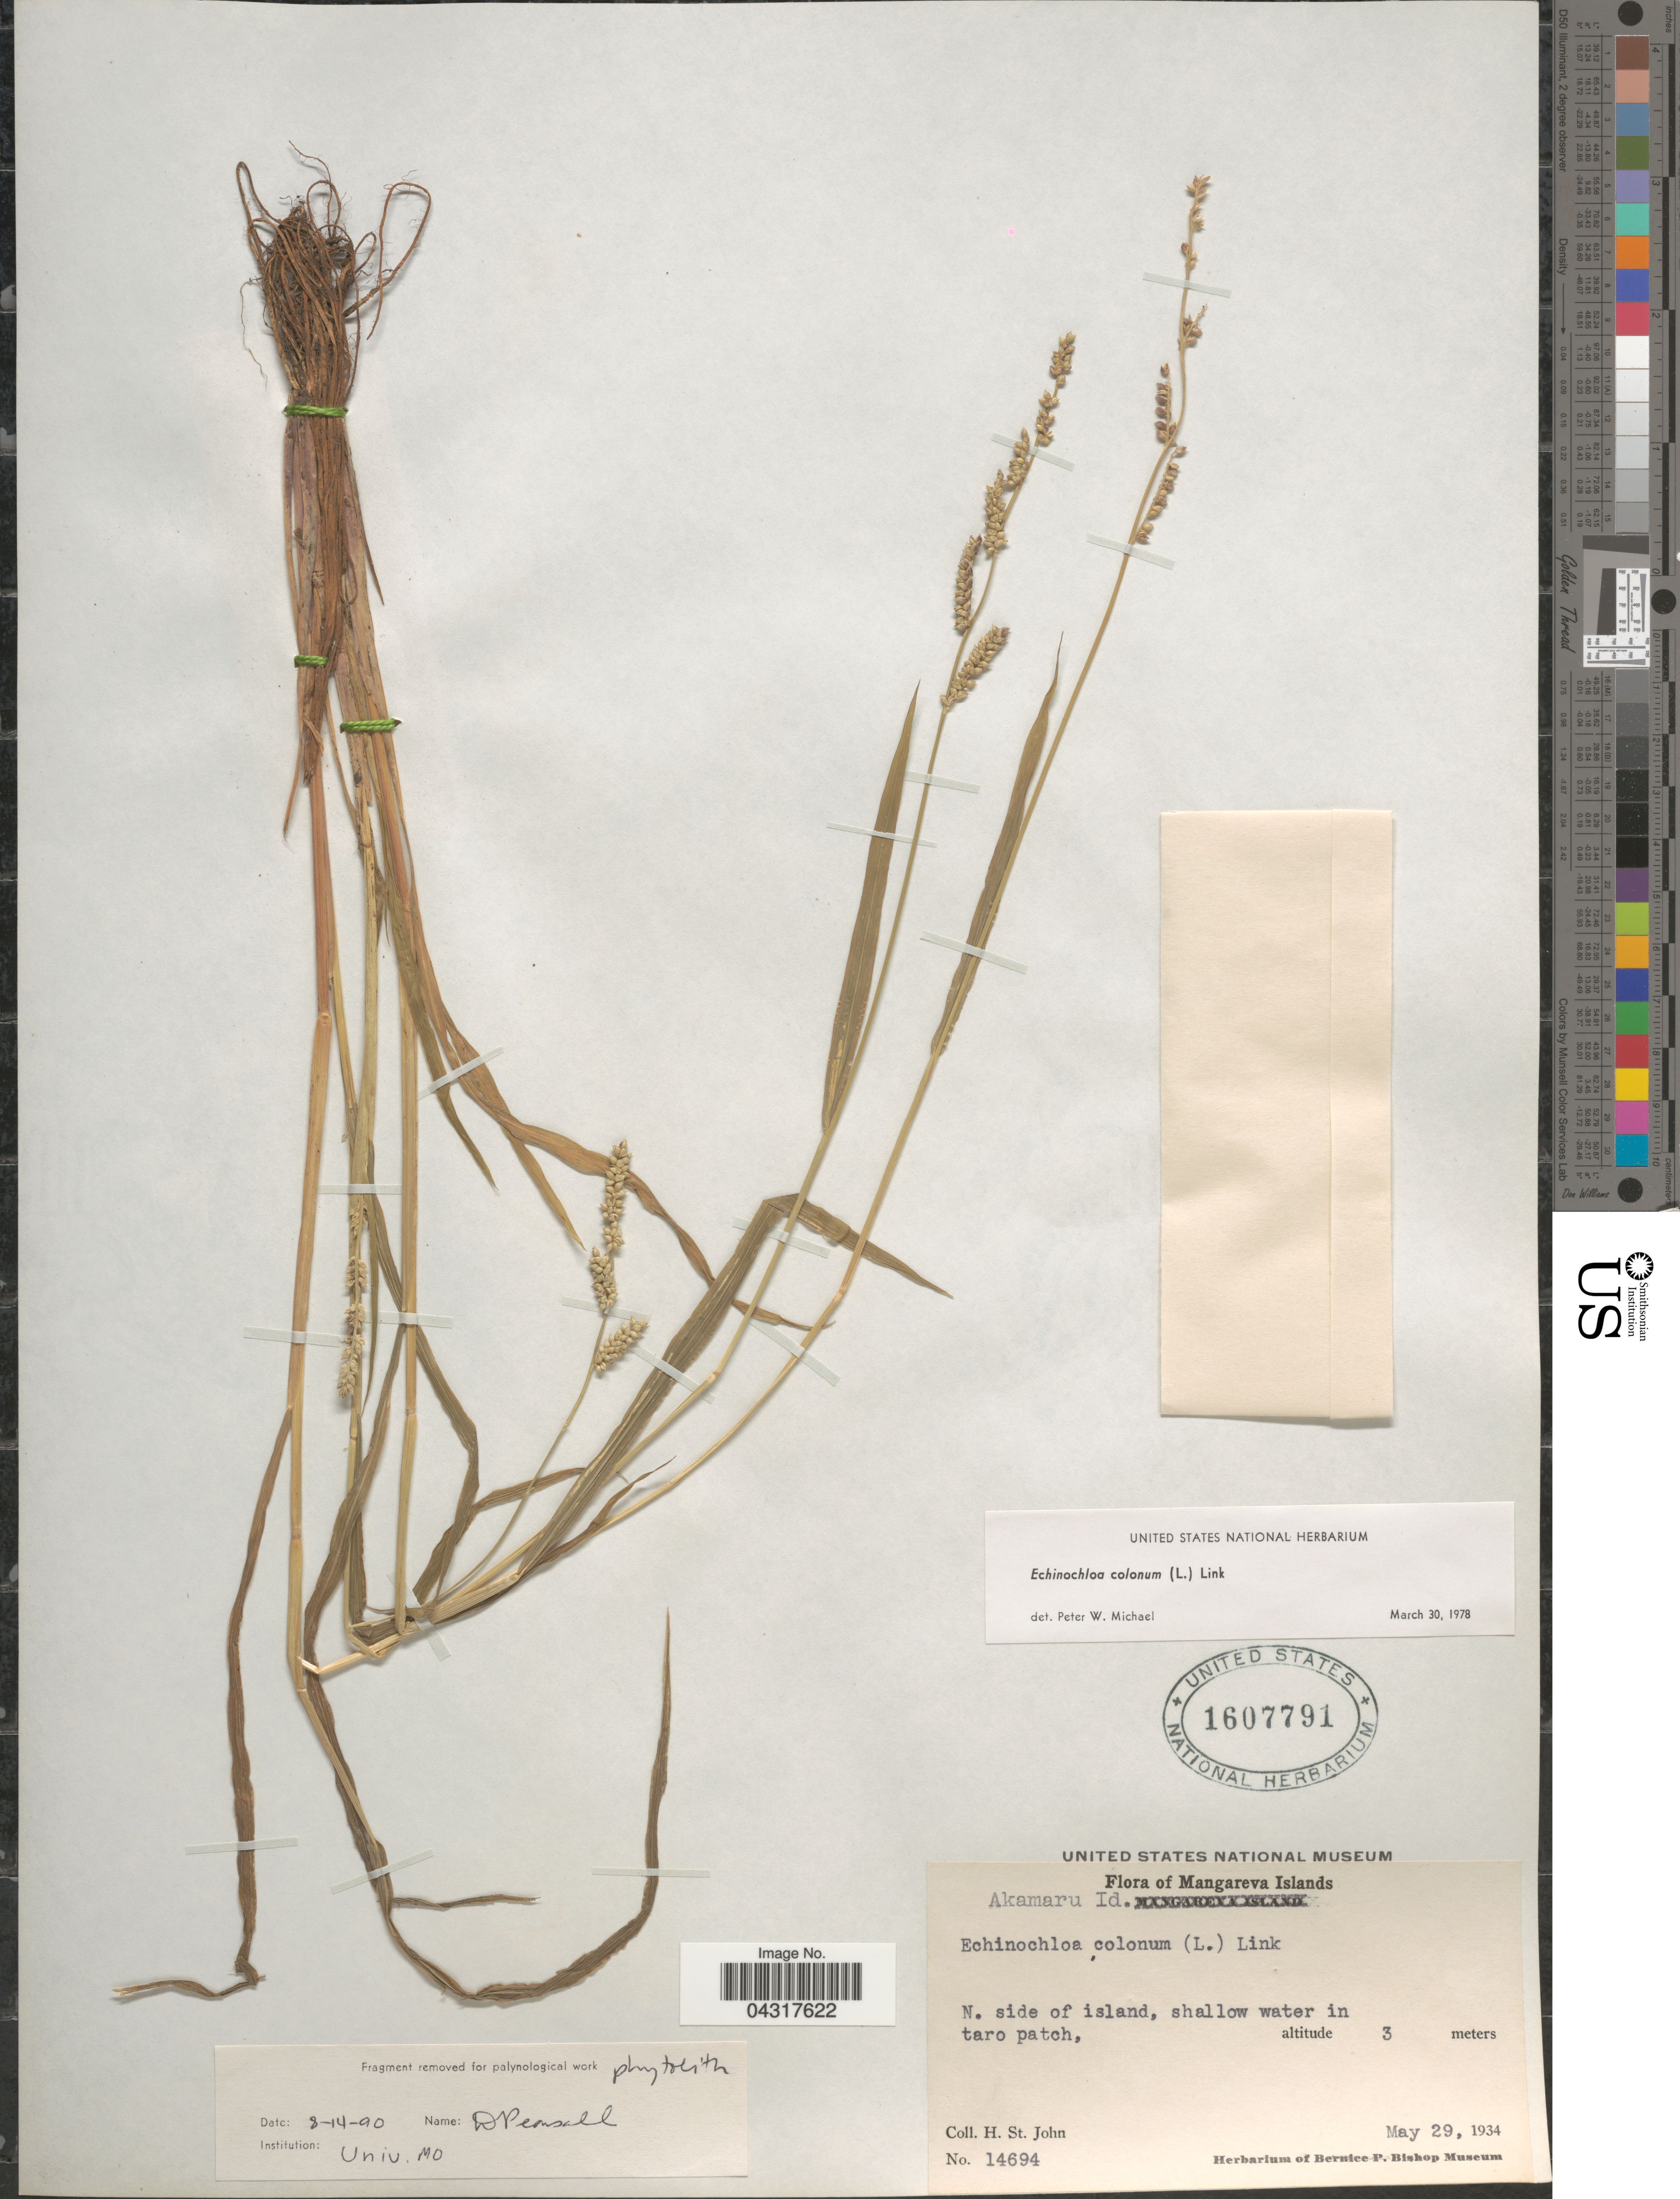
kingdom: Plantae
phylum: Tracheophyta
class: Liliopsida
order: Poales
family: Poaceae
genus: Echinochloa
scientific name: Echinochloa colona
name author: (L.) Link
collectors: H. St. John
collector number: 14694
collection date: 1934-05-29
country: French Polynesia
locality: Mangareva Islands. Akamaru Id. N. side of island, shallow water in taro patch.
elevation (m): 3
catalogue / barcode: US 1607791